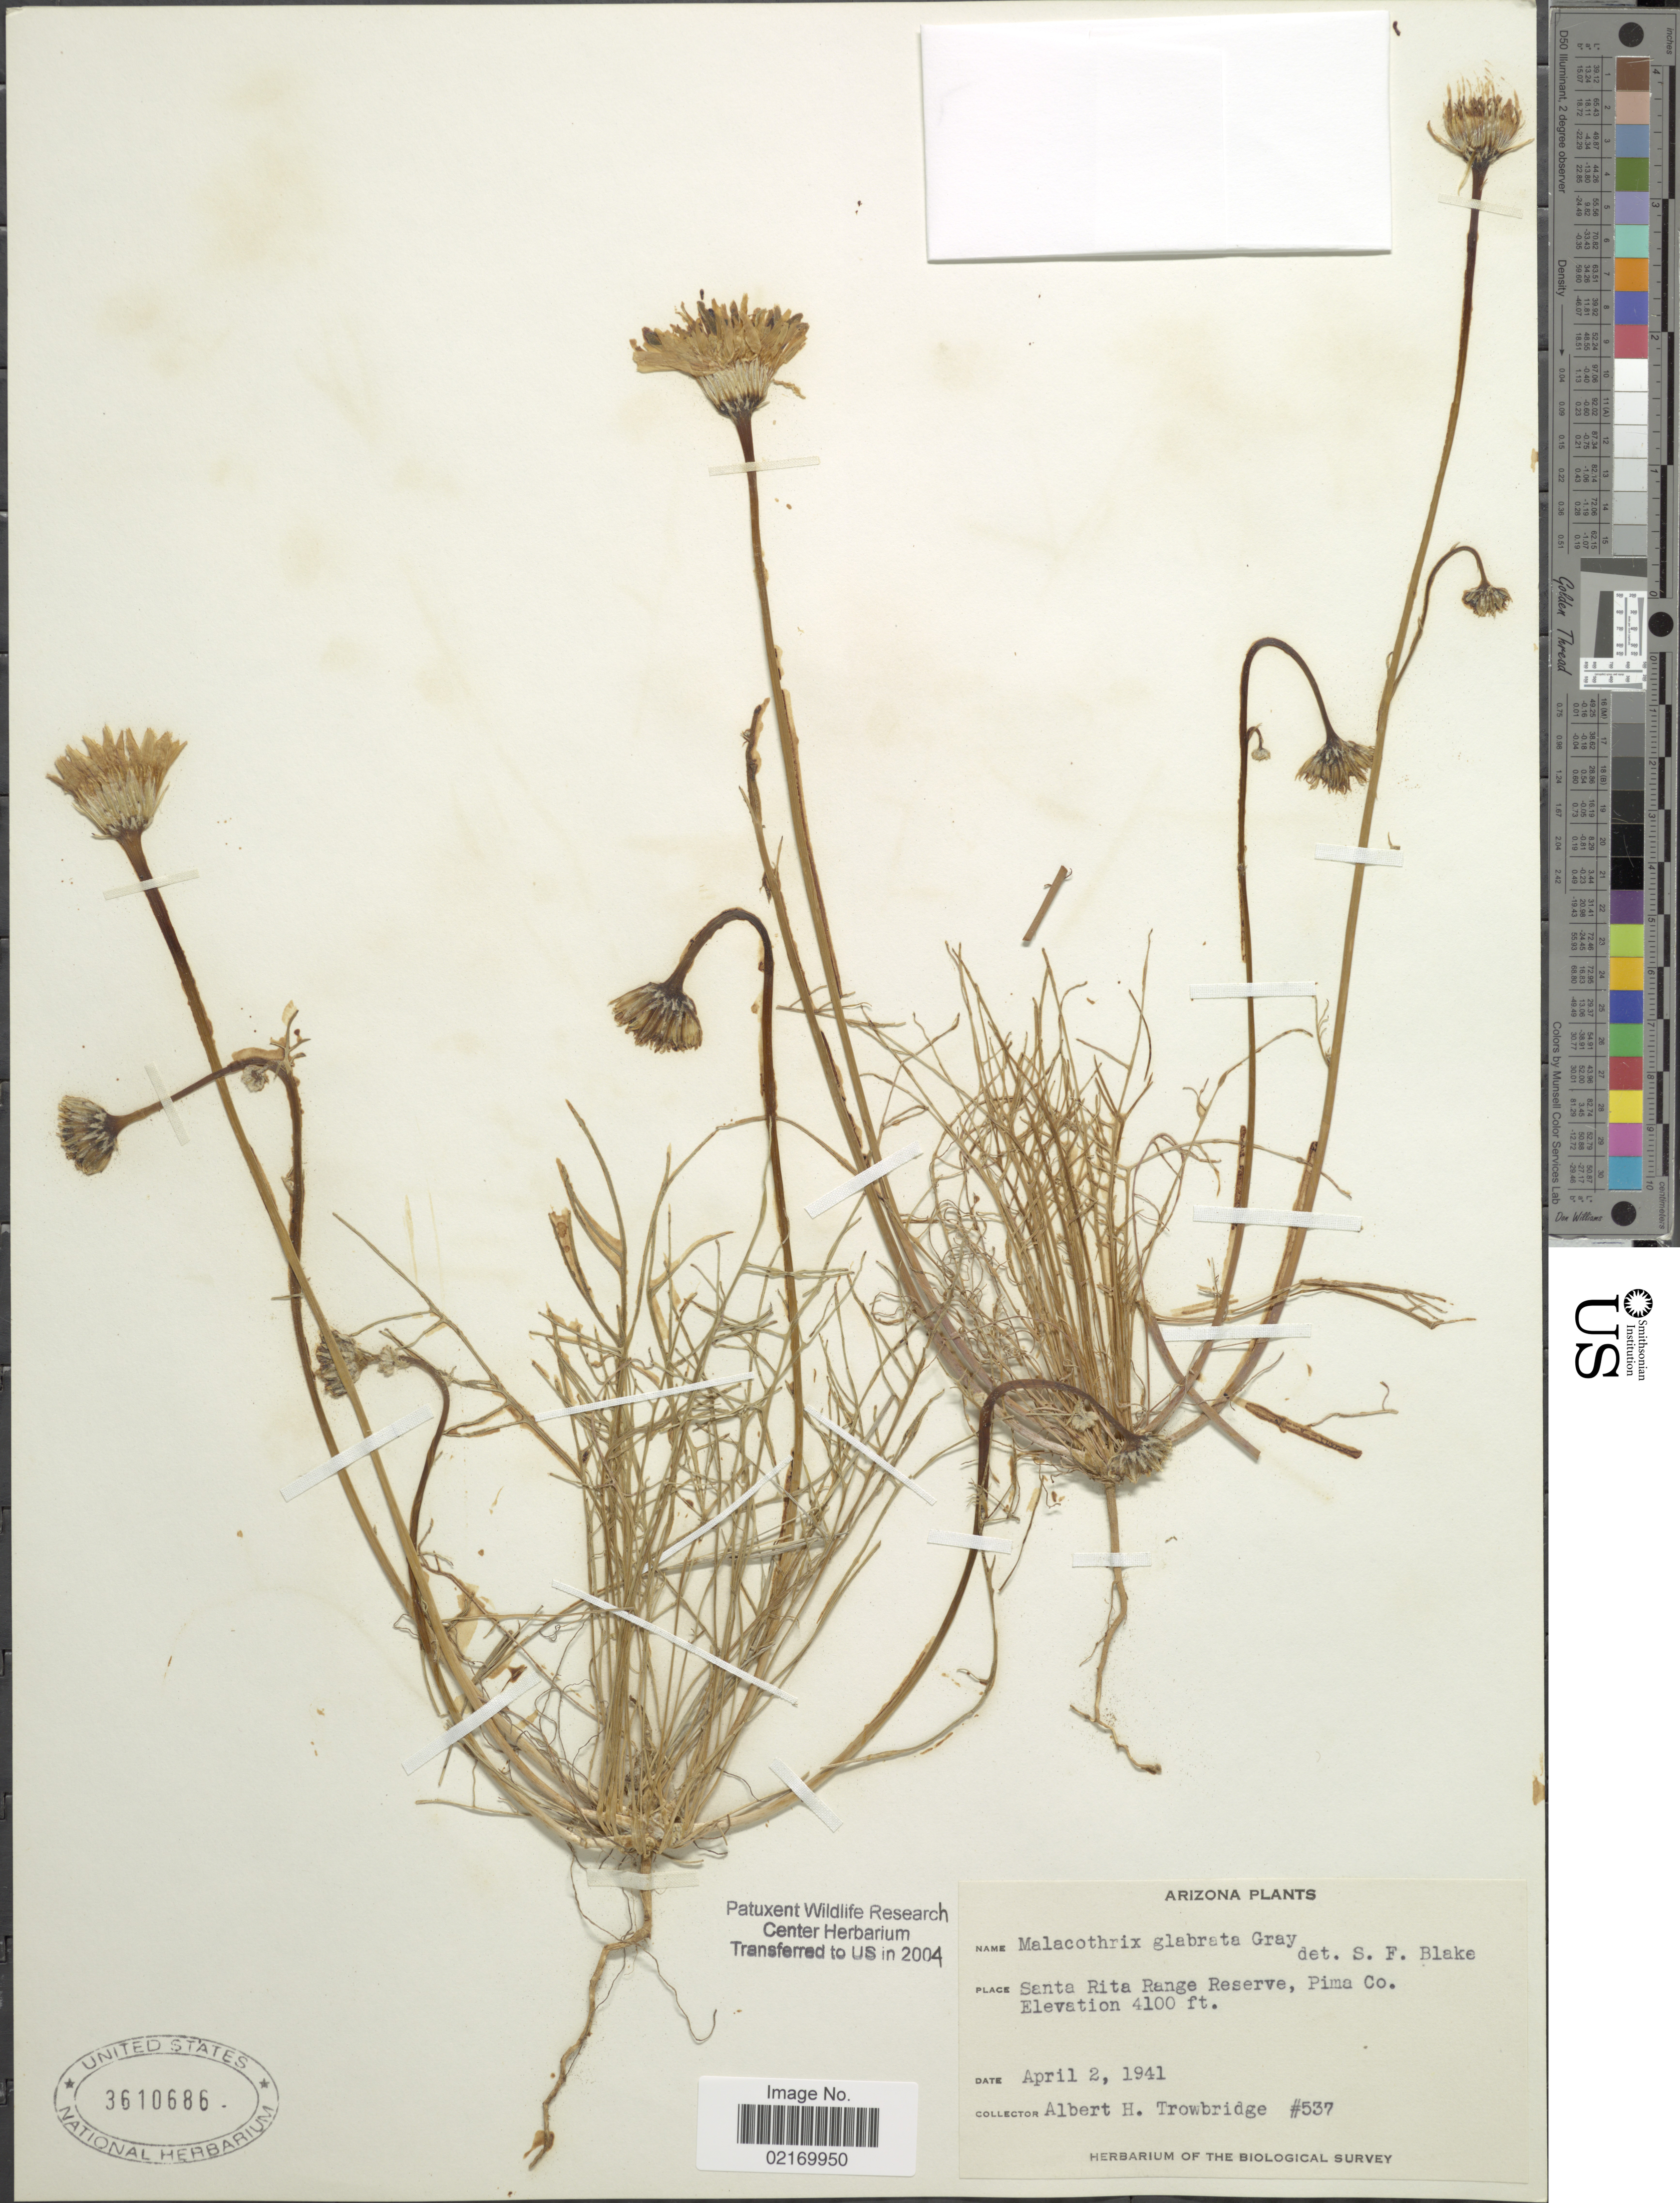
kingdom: Plantae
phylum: Tracheophyta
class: Magnoliopsida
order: Asterales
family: Asteraceae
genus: Malacothrix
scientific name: Malacothrix glabrata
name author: (A. Gray ex D.C. Eaton) A. Gray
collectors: A. H. Trowbridge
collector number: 537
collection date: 1941-04-02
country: United States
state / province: Arizona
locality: Santa Rita Range Reserve, Pima Co.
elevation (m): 1250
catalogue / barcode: US 3610686